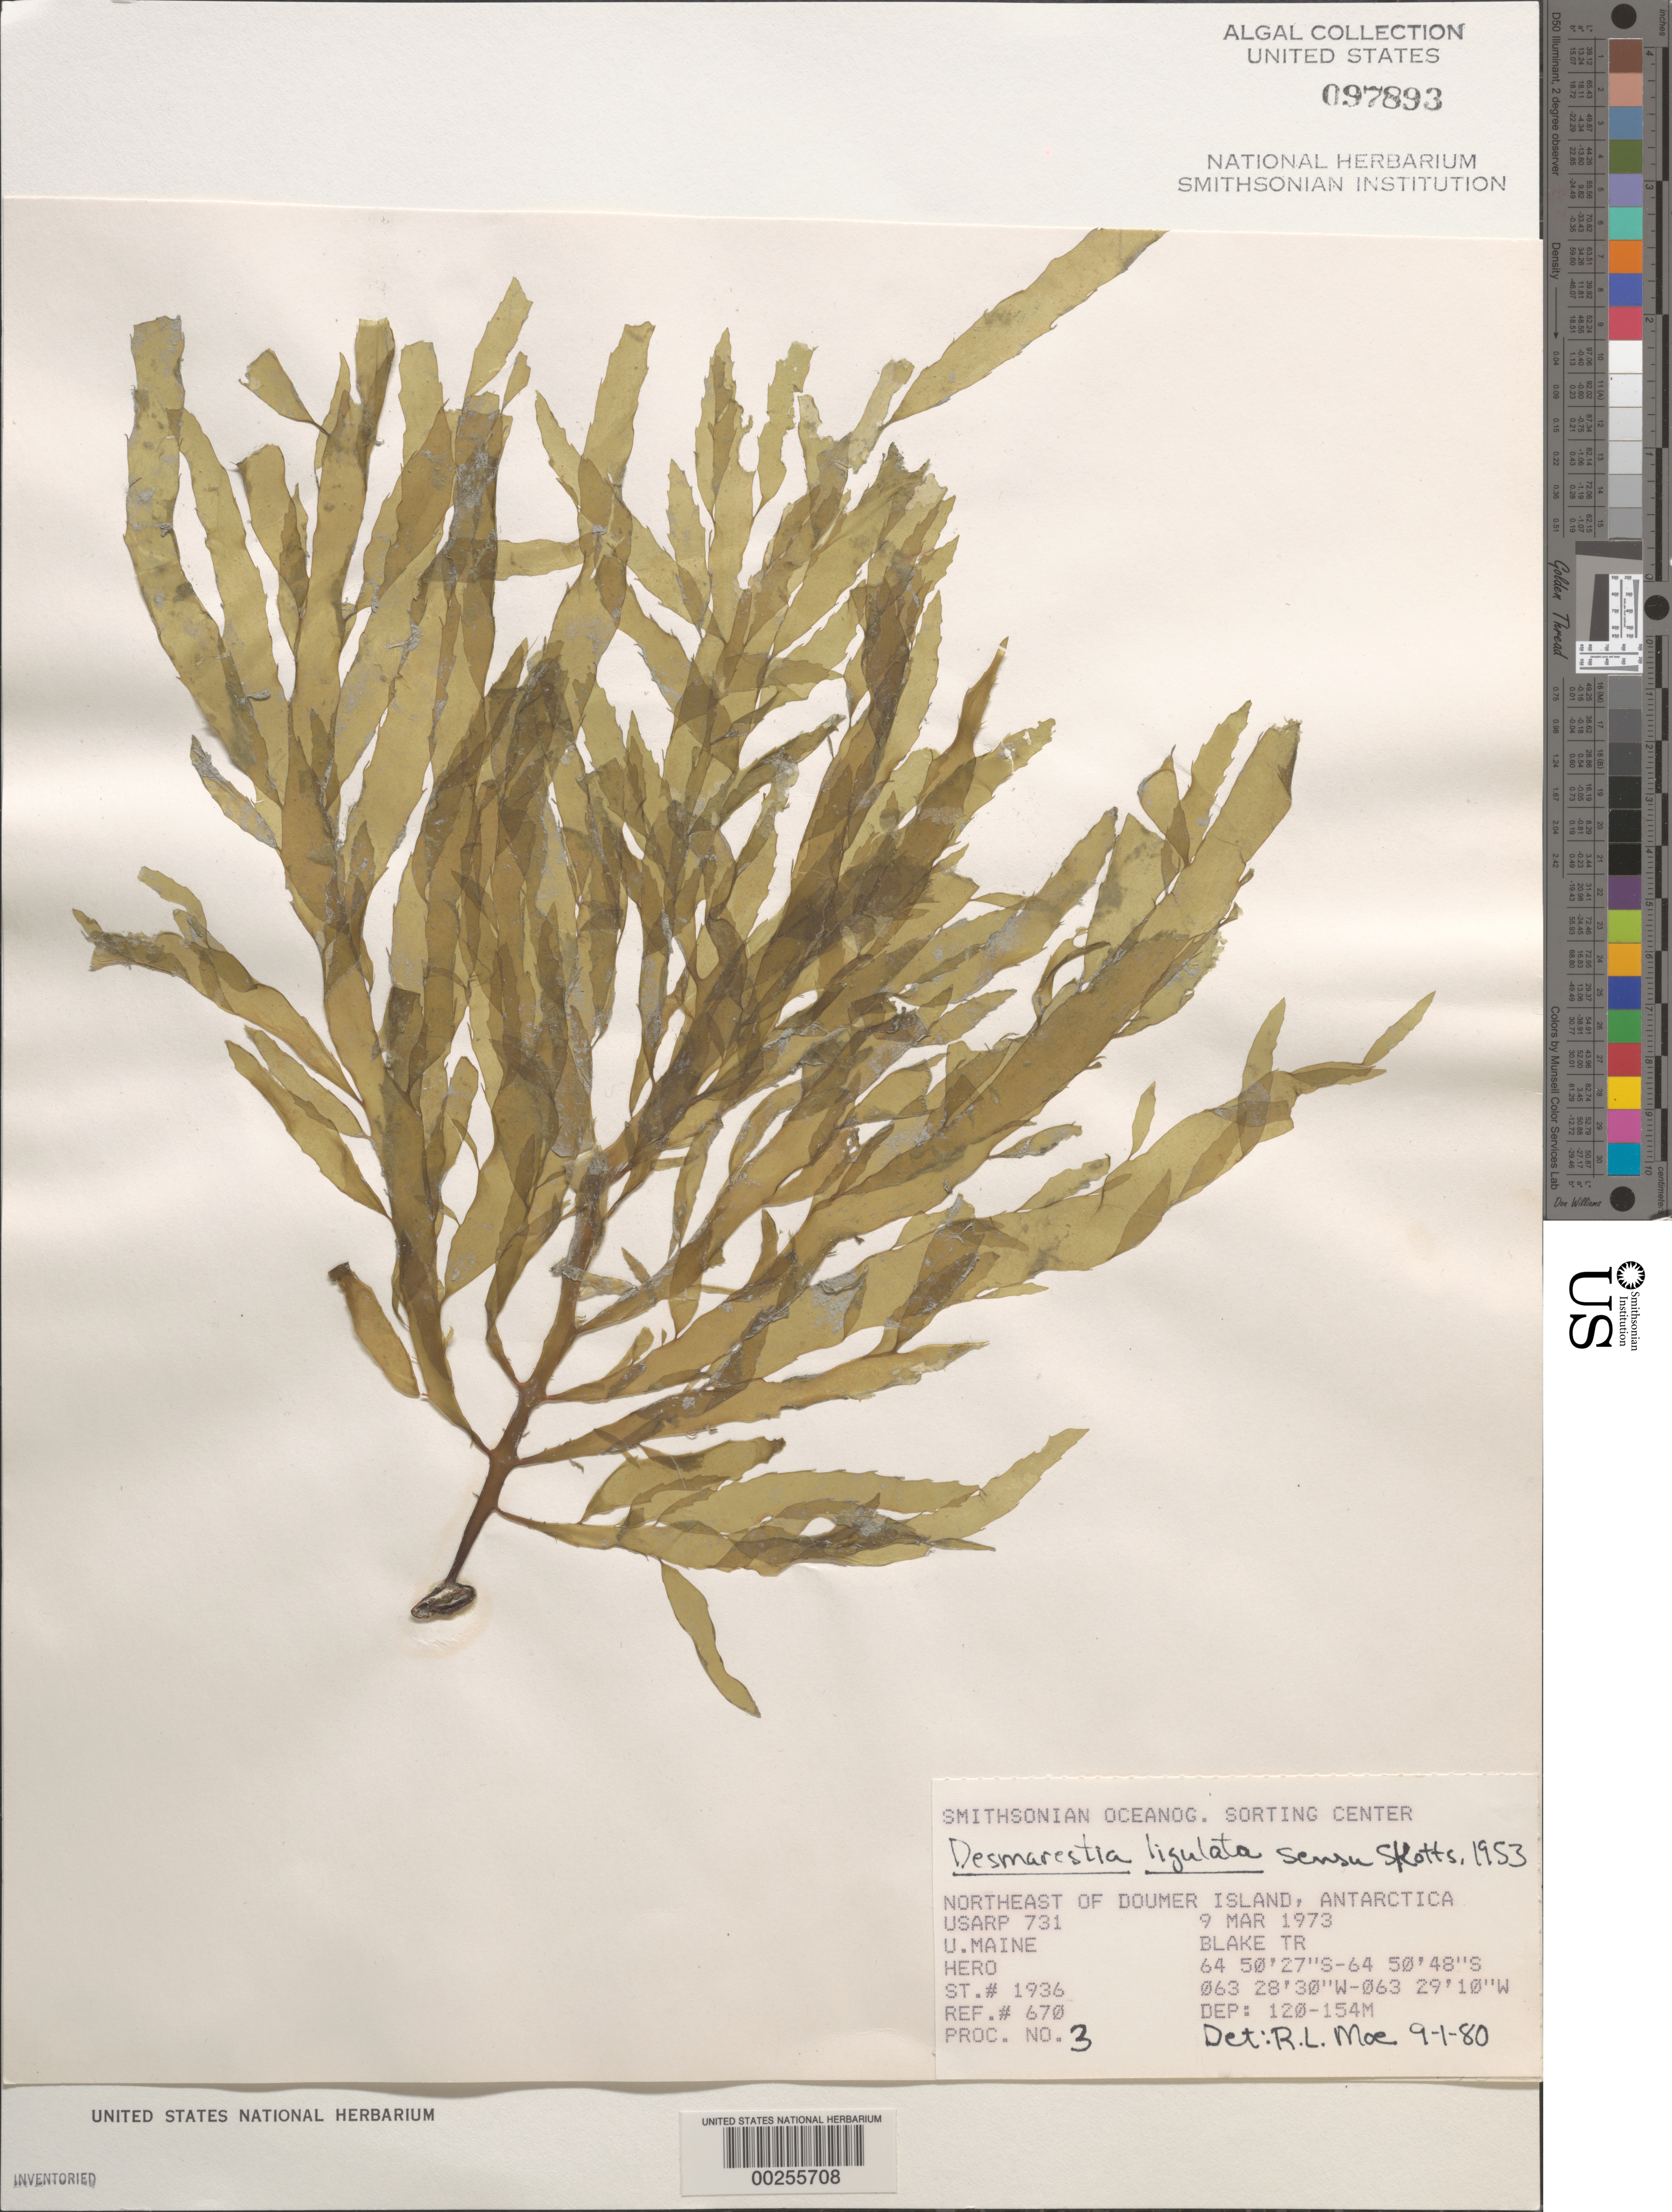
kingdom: Chromista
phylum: Ochrophyta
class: Phaeophyceae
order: Desmarestiales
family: Desmarestiaceae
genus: Desmarestia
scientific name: Desmarestia ligulata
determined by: Moe, R. L.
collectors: University of Maine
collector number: Station 1936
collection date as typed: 09 Mar 1973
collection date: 1973-03-09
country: Antarctica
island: Doumer Island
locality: Northeast of Doumer Island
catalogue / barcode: US 97893